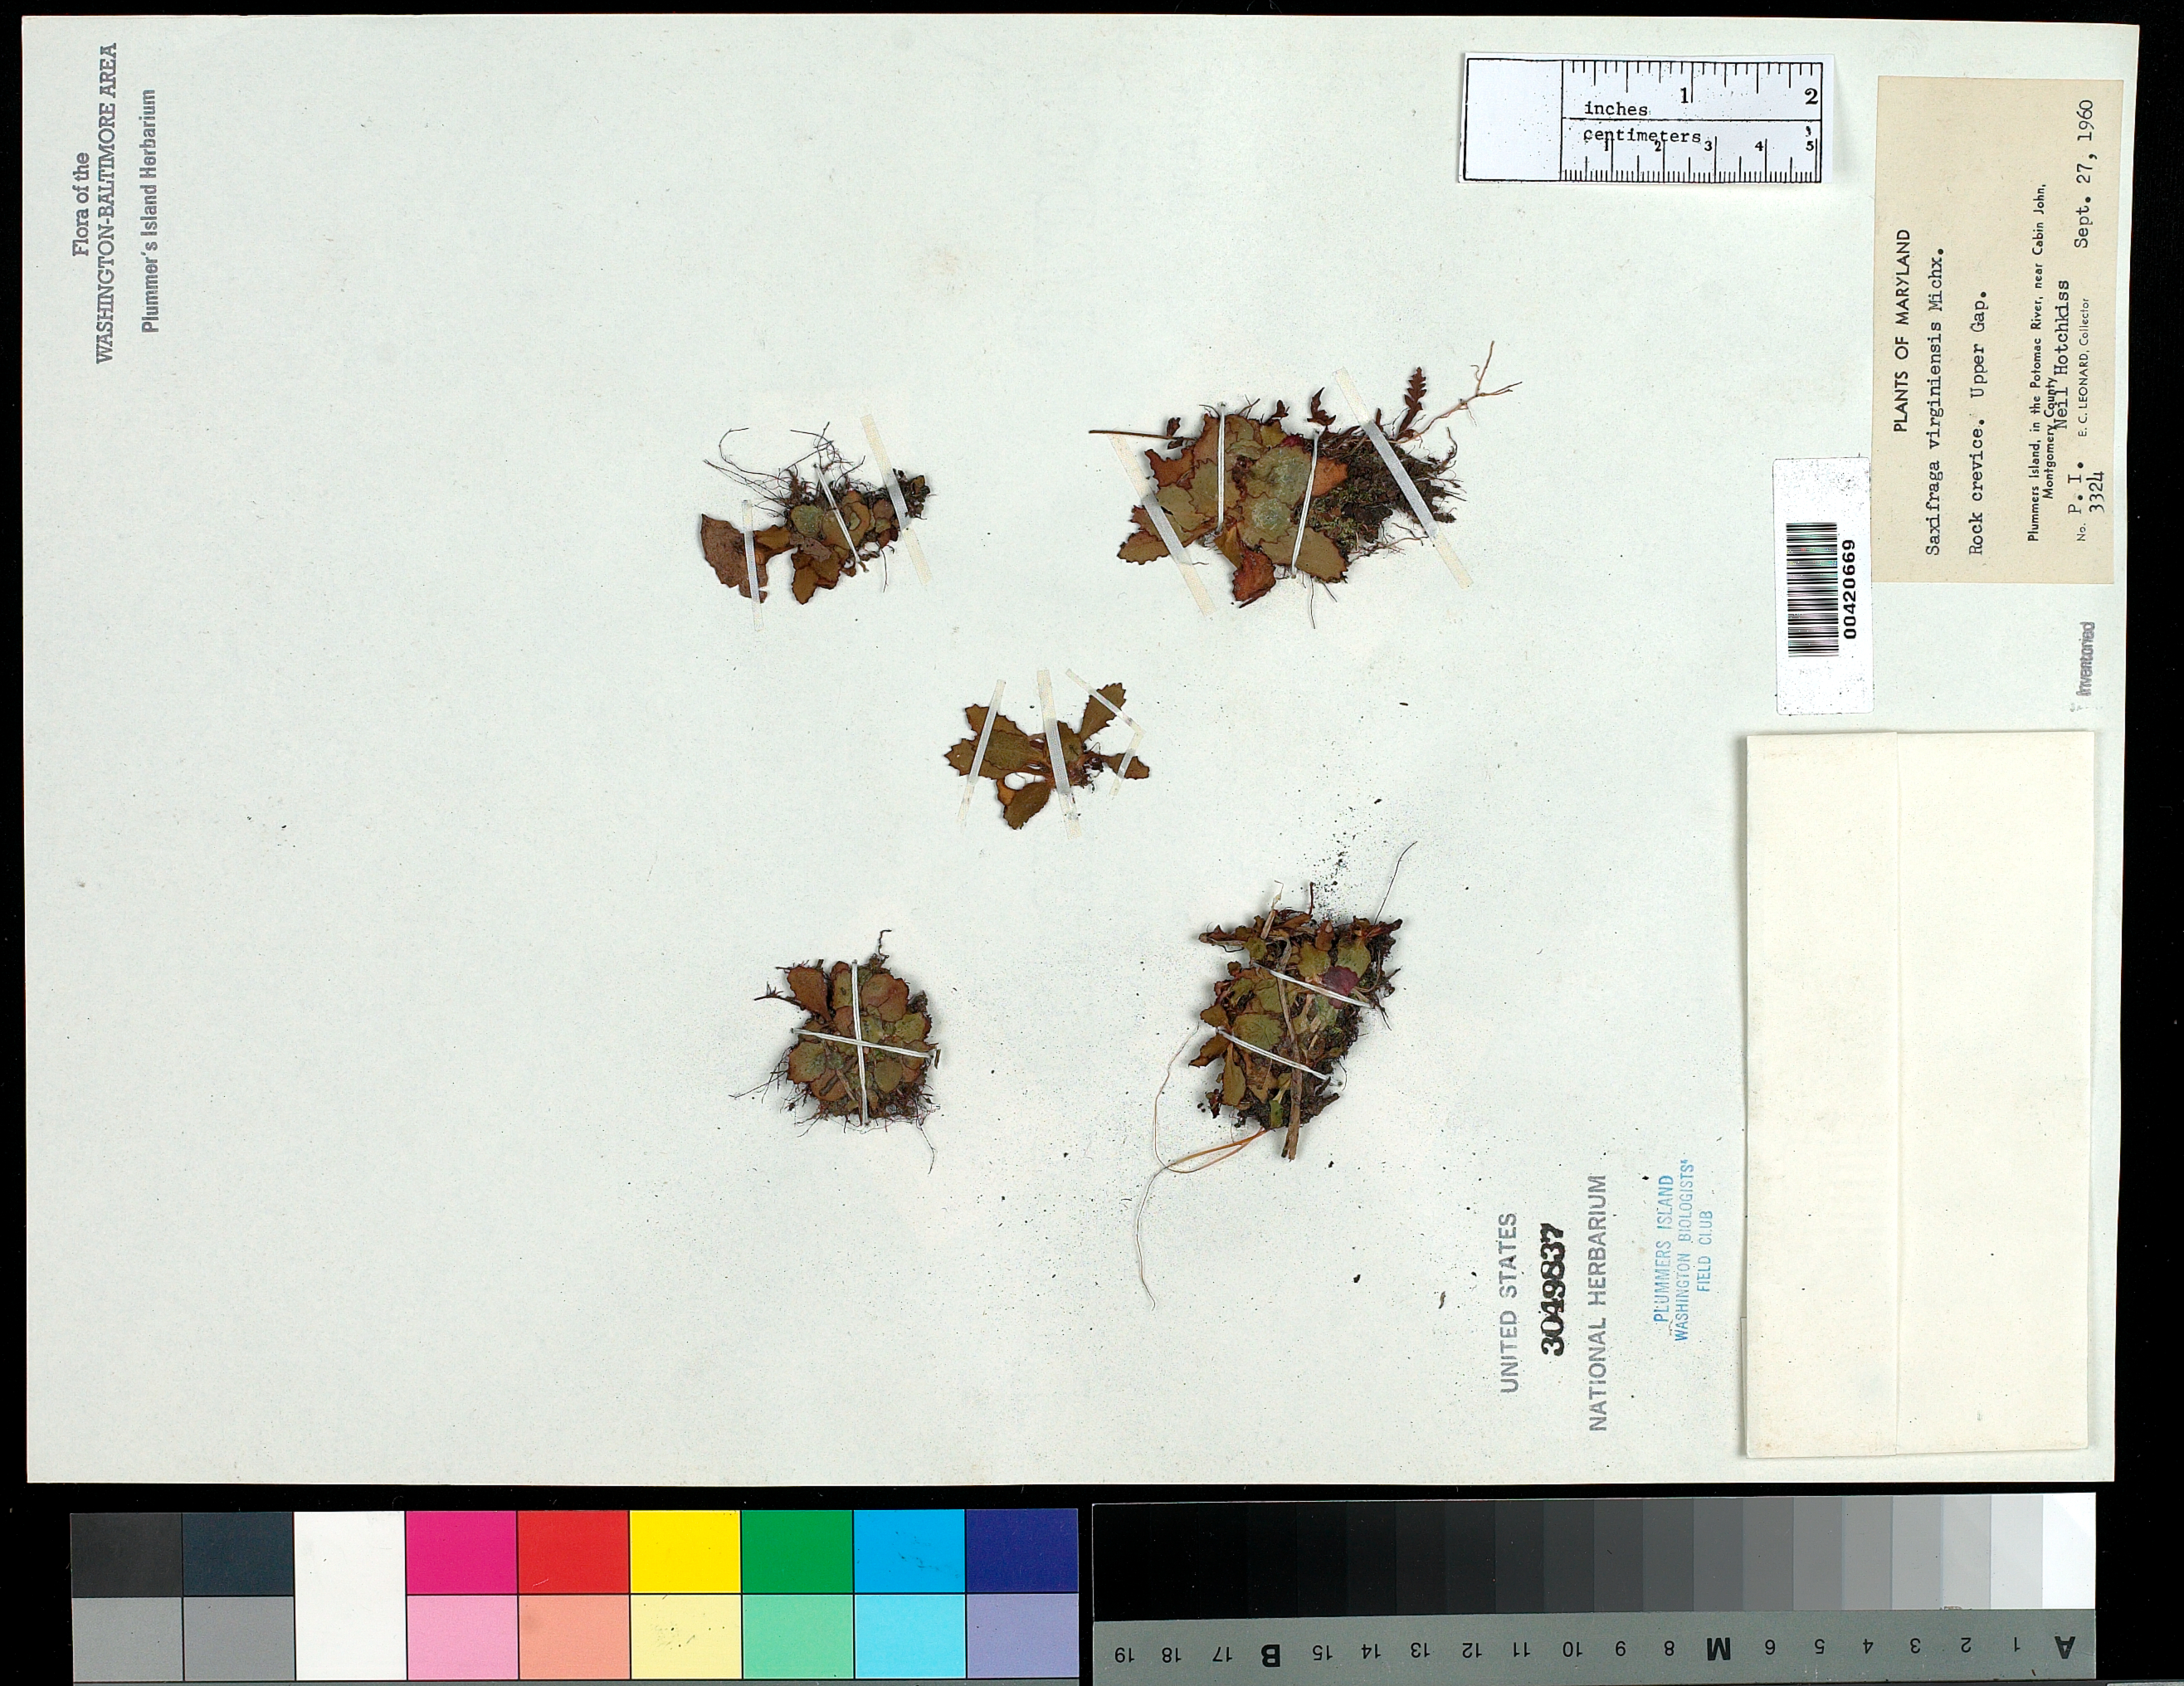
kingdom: Plantae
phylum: Tracheophyta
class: Magnoliopsida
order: Saxifragales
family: Saxifragaceae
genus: Micranthes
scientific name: Micranthes virginiensis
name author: (Michx.) Small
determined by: Strong, Mark T., (BOT), Smithsonian Institution - National Museum of Natural History (UNITED STATES)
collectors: E. C. Leonard & N. Hotchkiss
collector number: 3324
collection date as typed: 27 Sep 1960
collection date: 1960-09-27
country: United States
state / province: Maryland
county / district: Montgomery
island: Plummers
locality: Plummer's Island; Upper Gap C. & O. Canal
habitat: Rock crevice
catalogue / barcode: US 3049837